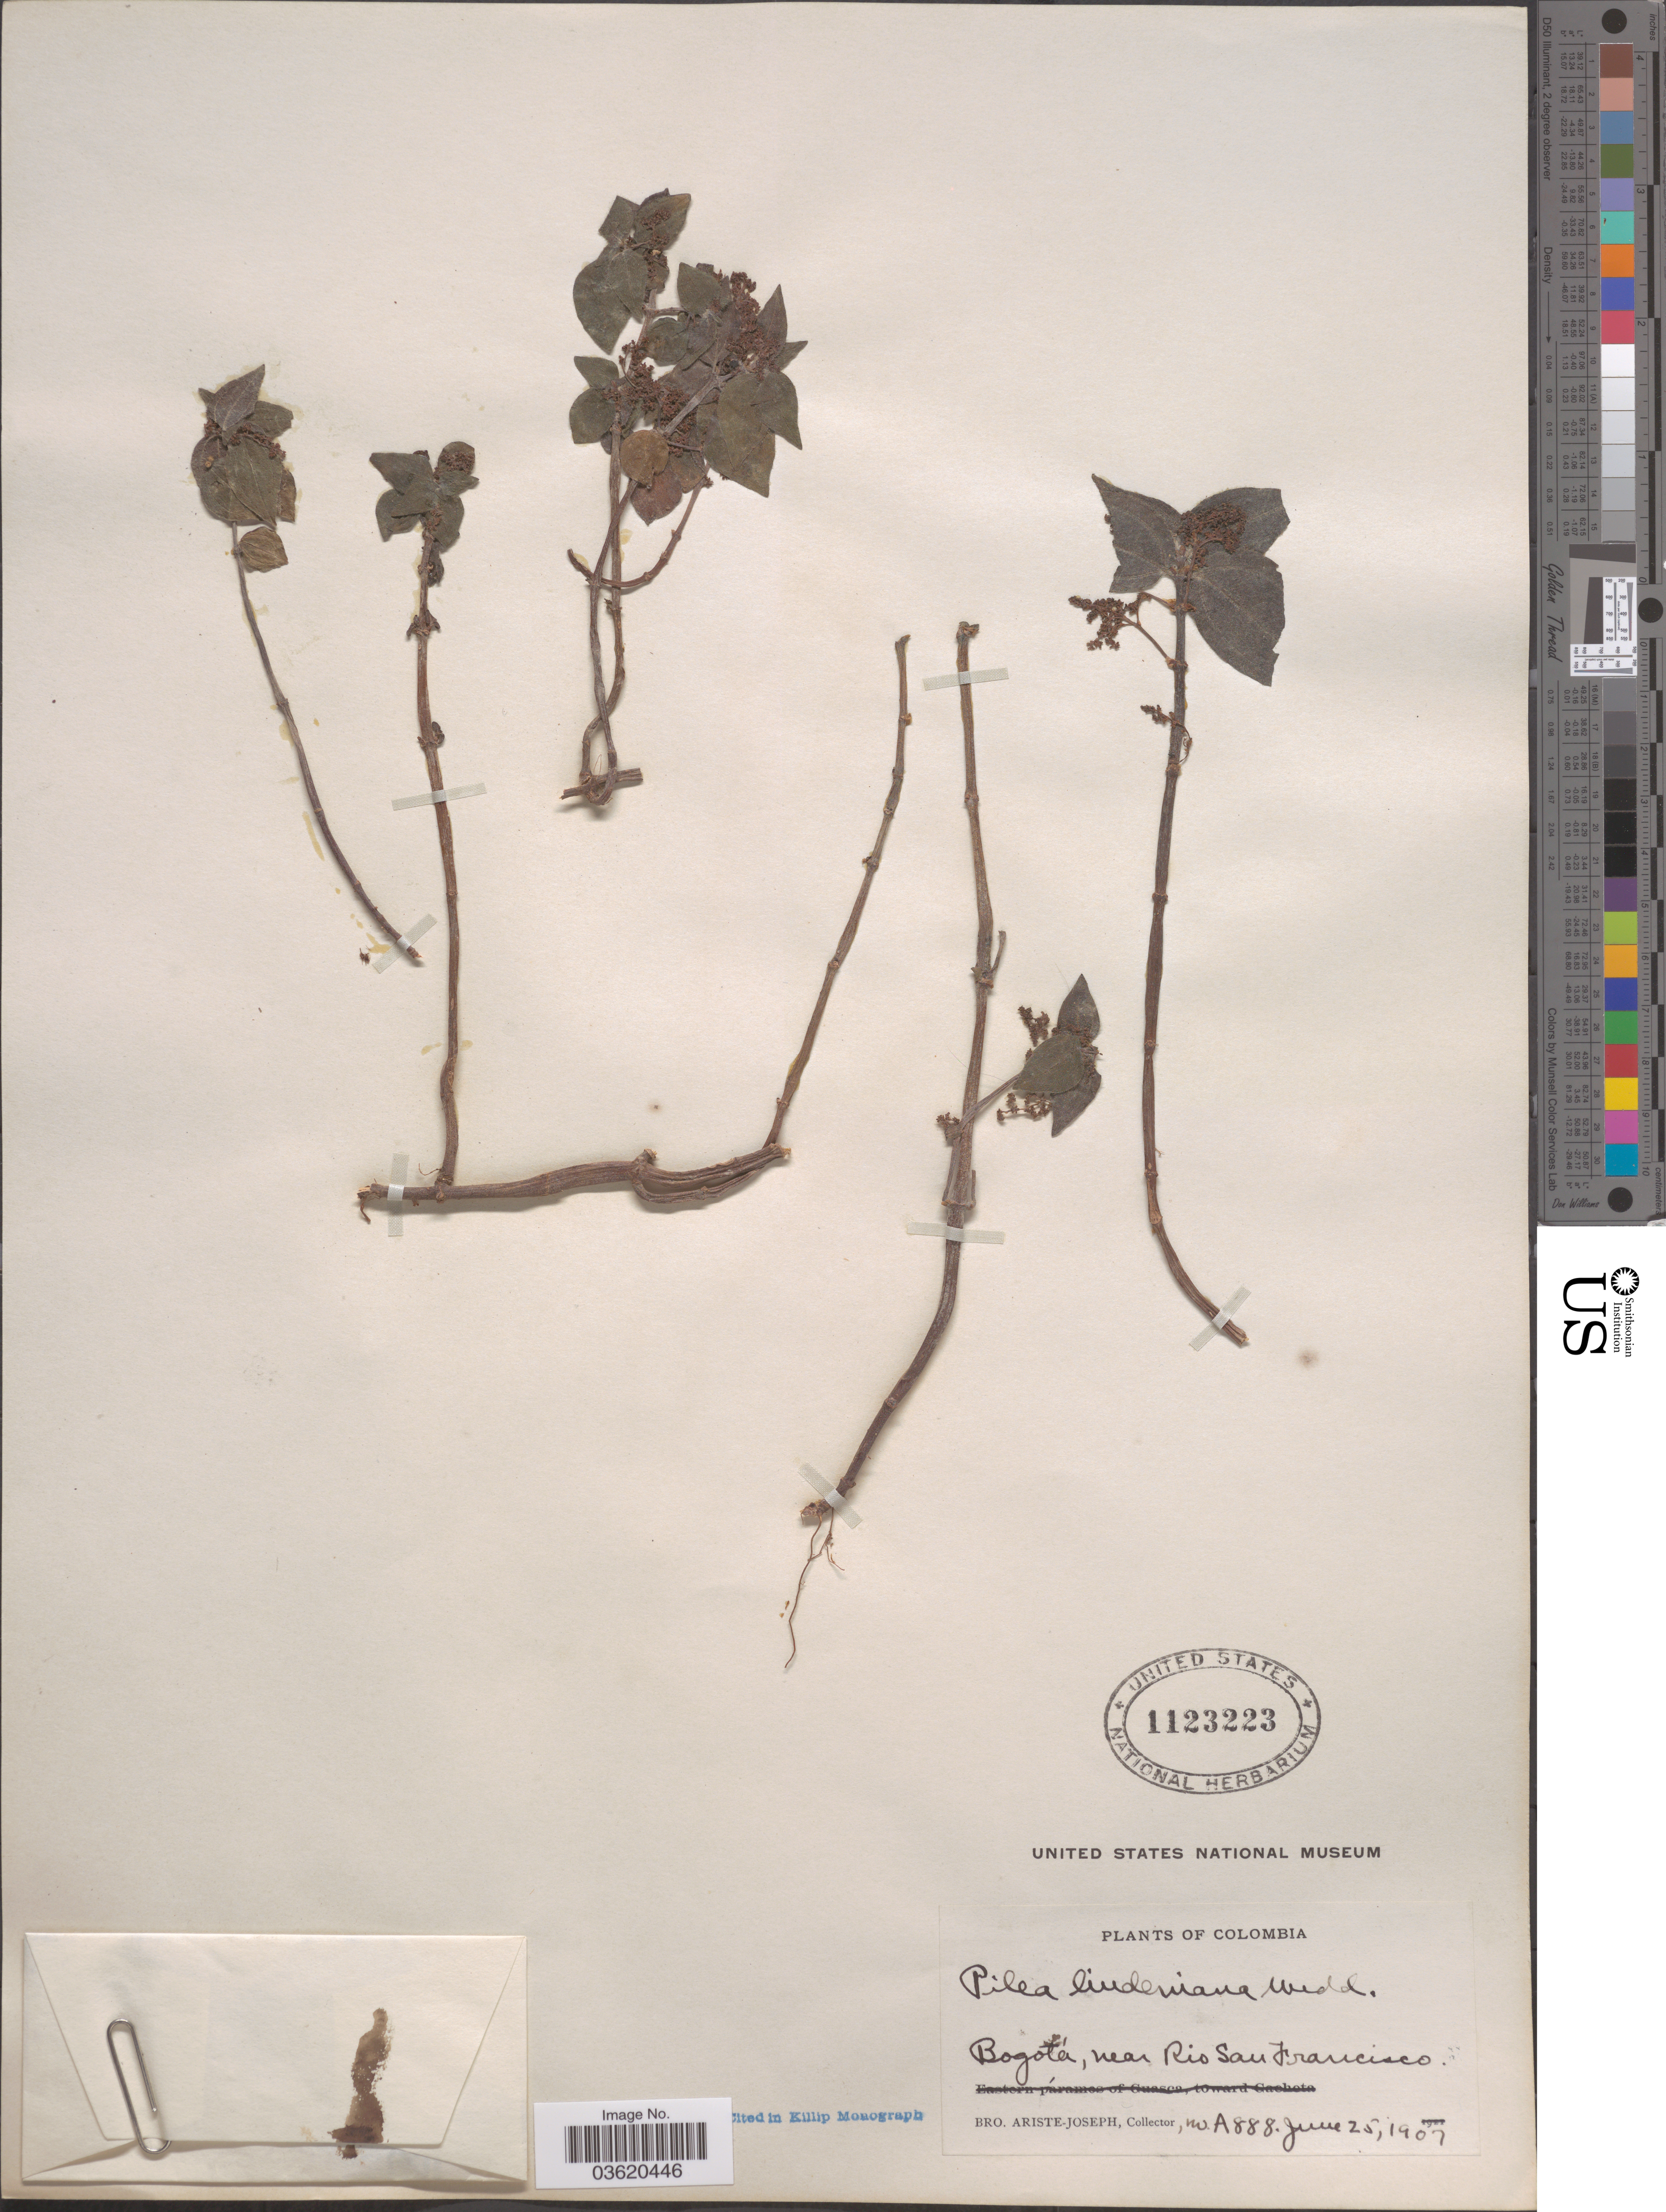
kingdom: Plantae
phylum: Tracheophyta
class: Magnoliopsida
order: Rosales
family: Urticaceae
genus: Pilea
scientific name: Pilea lindeniana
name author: Wedd.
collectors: Bro. Ariste-Joseph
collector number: A888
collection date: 1907-06-25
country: Colombia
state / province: Bogota D.C.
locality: Bogotá, near Rio San Francisco.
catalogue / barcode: US 1123223